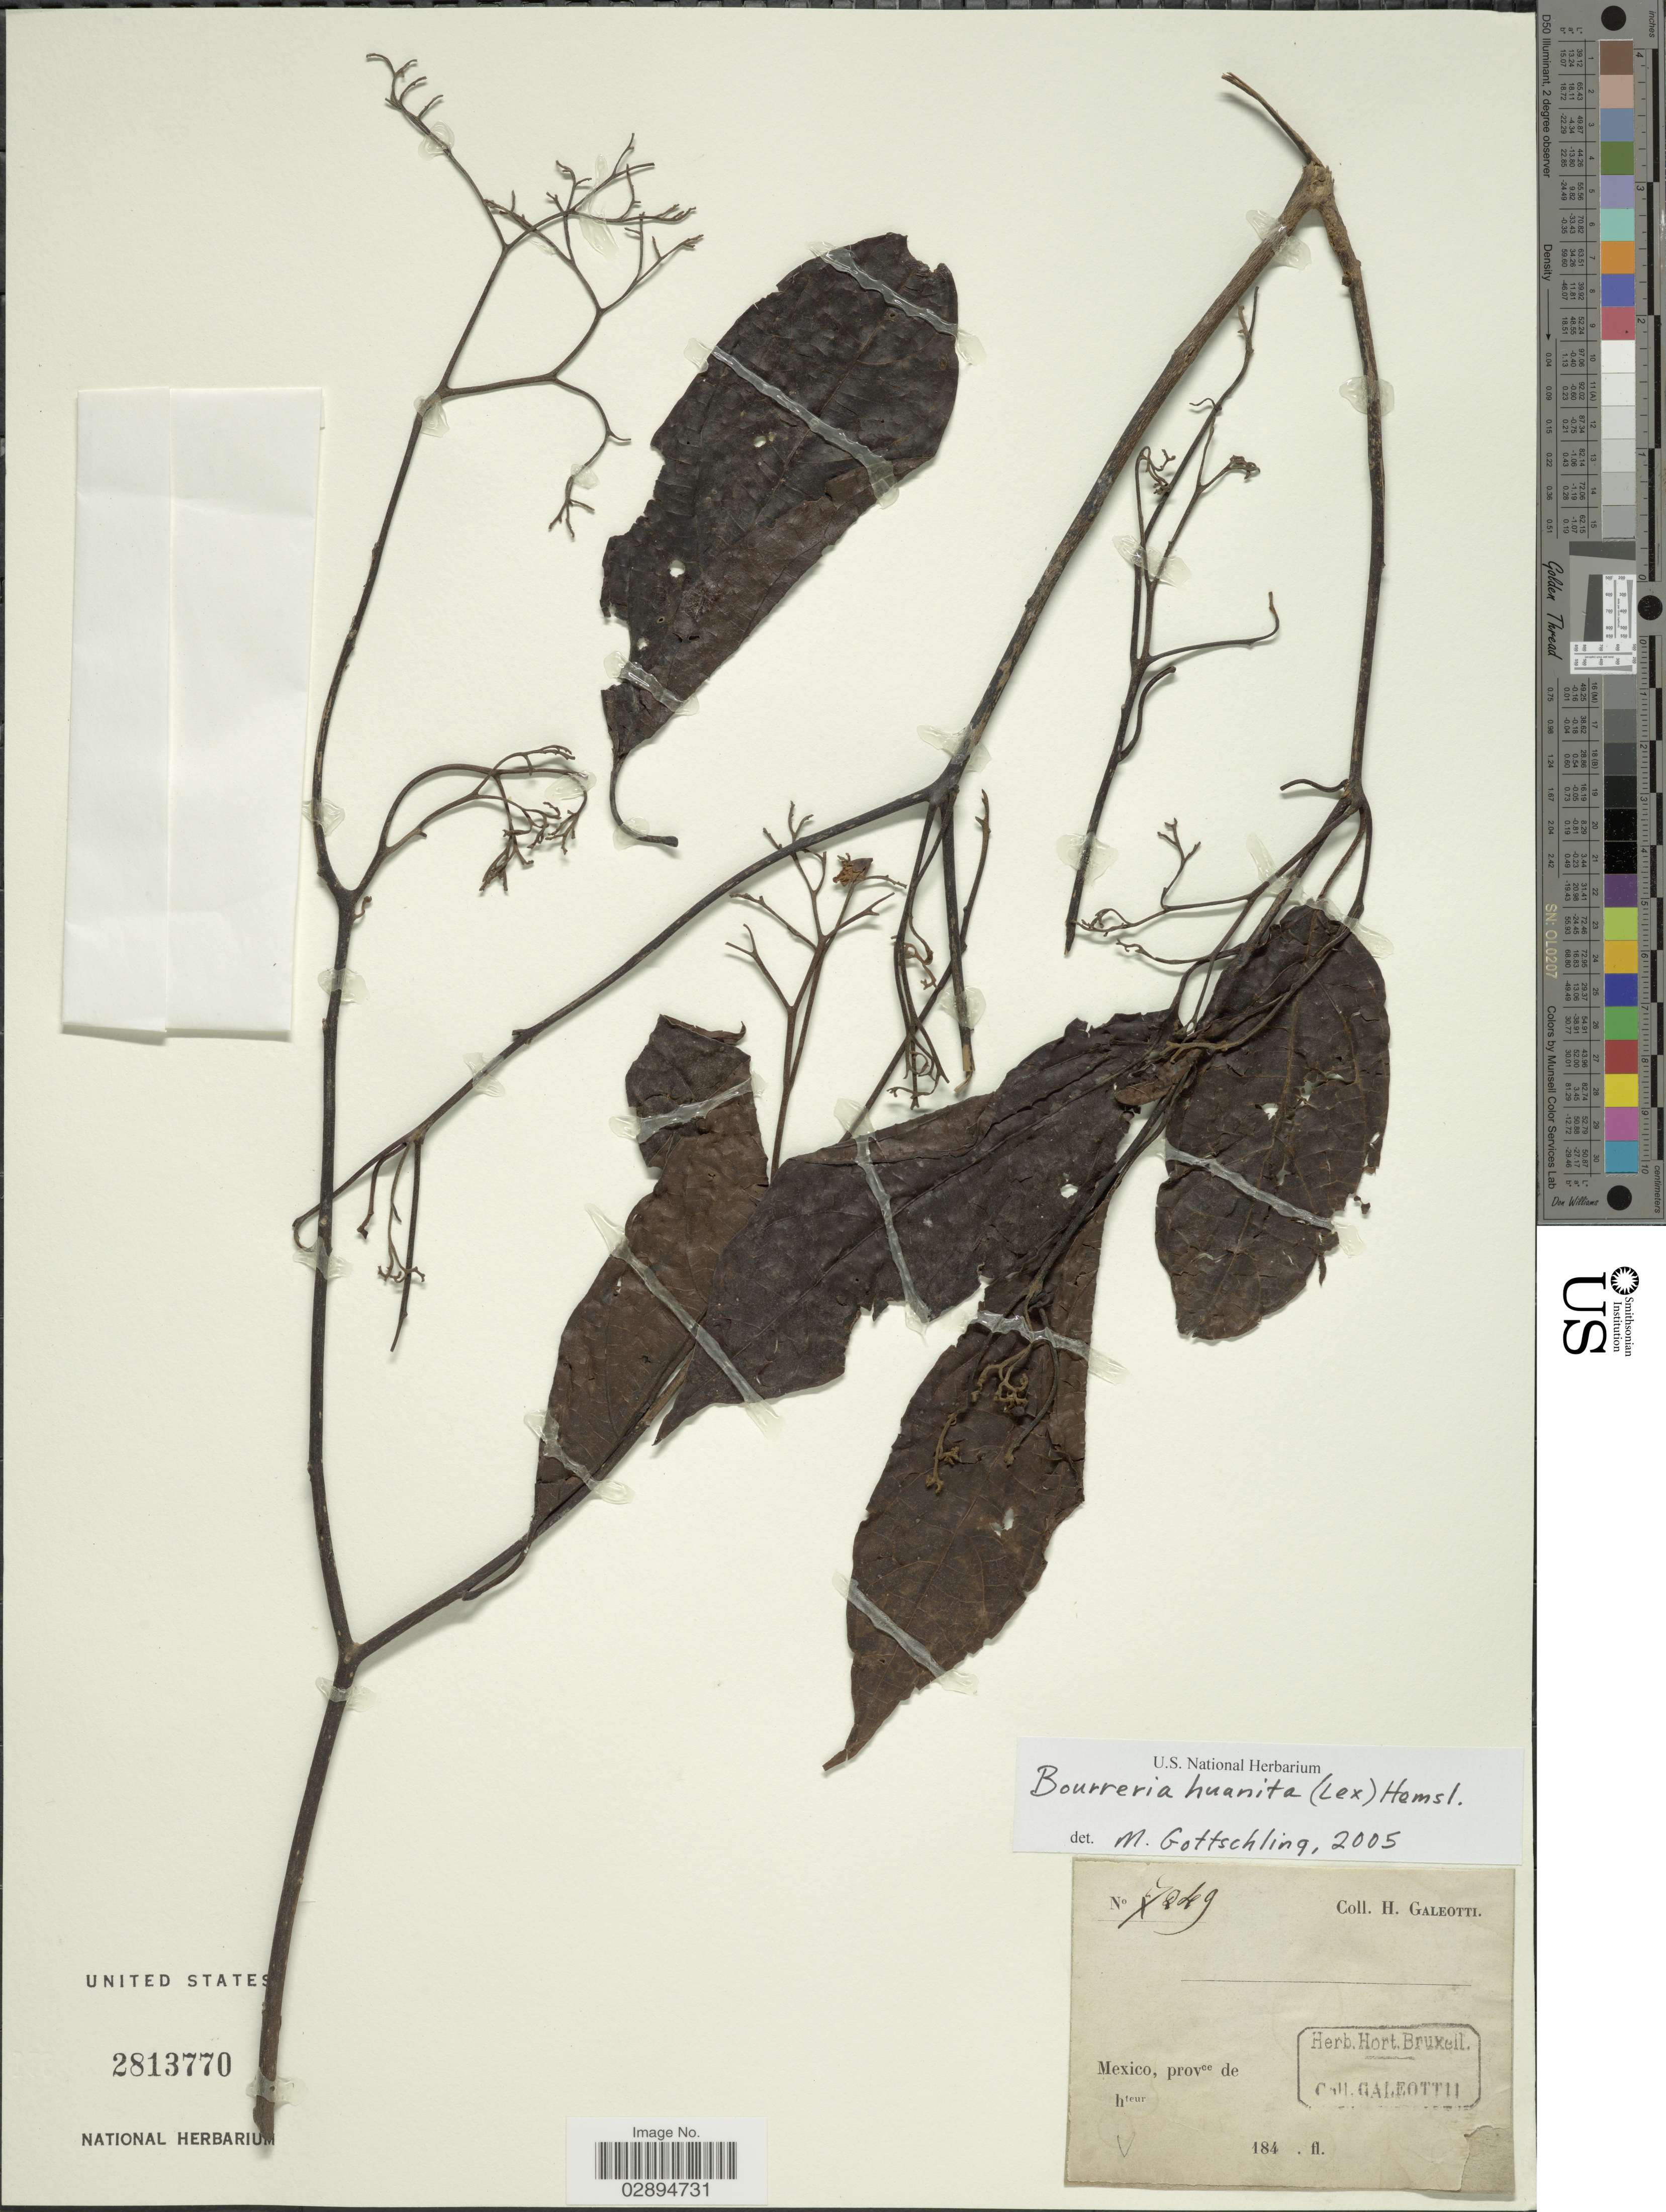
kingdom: Plantae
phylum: Tracheophyta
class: Magnoliopsida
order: Boraginales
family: Ehretiaceae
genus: Bourreria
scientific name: Bourreria huanita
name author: (Lex.) Hemsl.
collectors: H. G. Galeotti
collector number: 7849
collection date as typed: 184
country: Mexico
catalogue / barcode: US 2813770